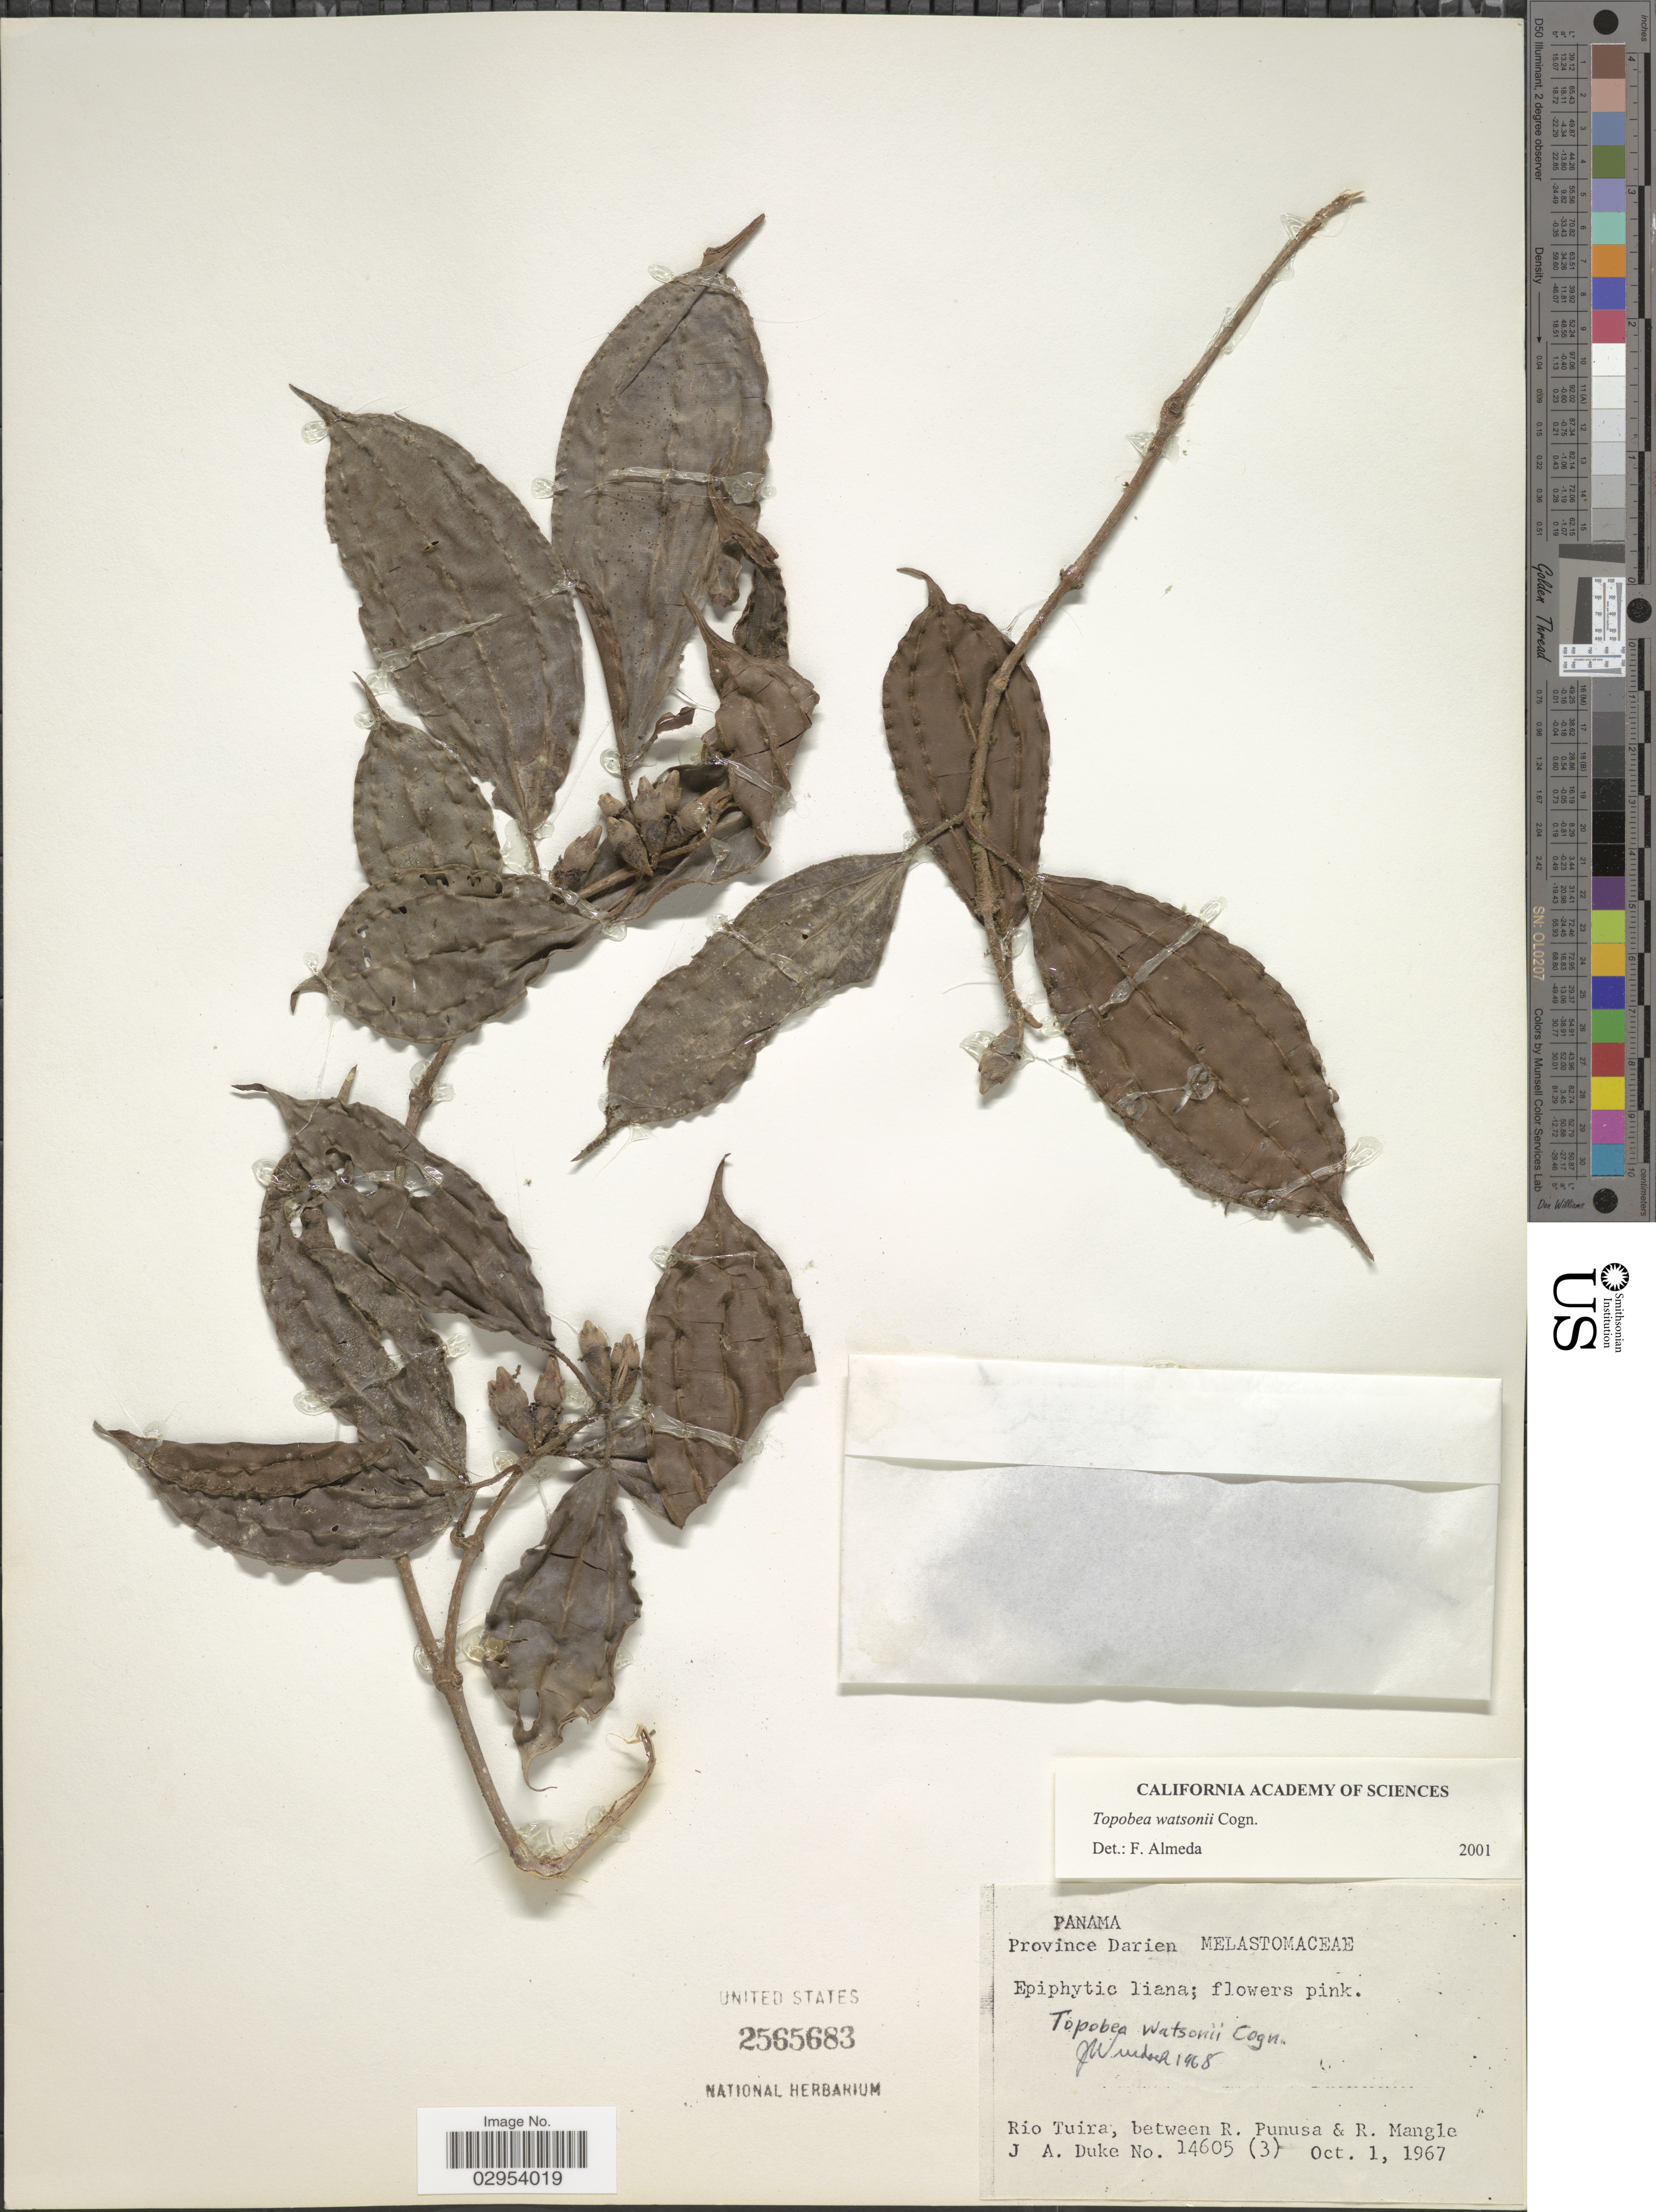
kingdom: Plantae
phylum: Tracheophyta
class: Magnoliopsida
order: Myrtales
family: Melastomataceae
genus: Topobea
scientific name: Topobea watsonii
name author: Cogn.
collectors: J. A. Duke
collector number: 14605(3)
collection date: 1967-10-01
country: Panama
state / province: Darién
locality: Rio Tuira, between R. Punusa & R. Mangle.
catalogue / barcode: US 2565683